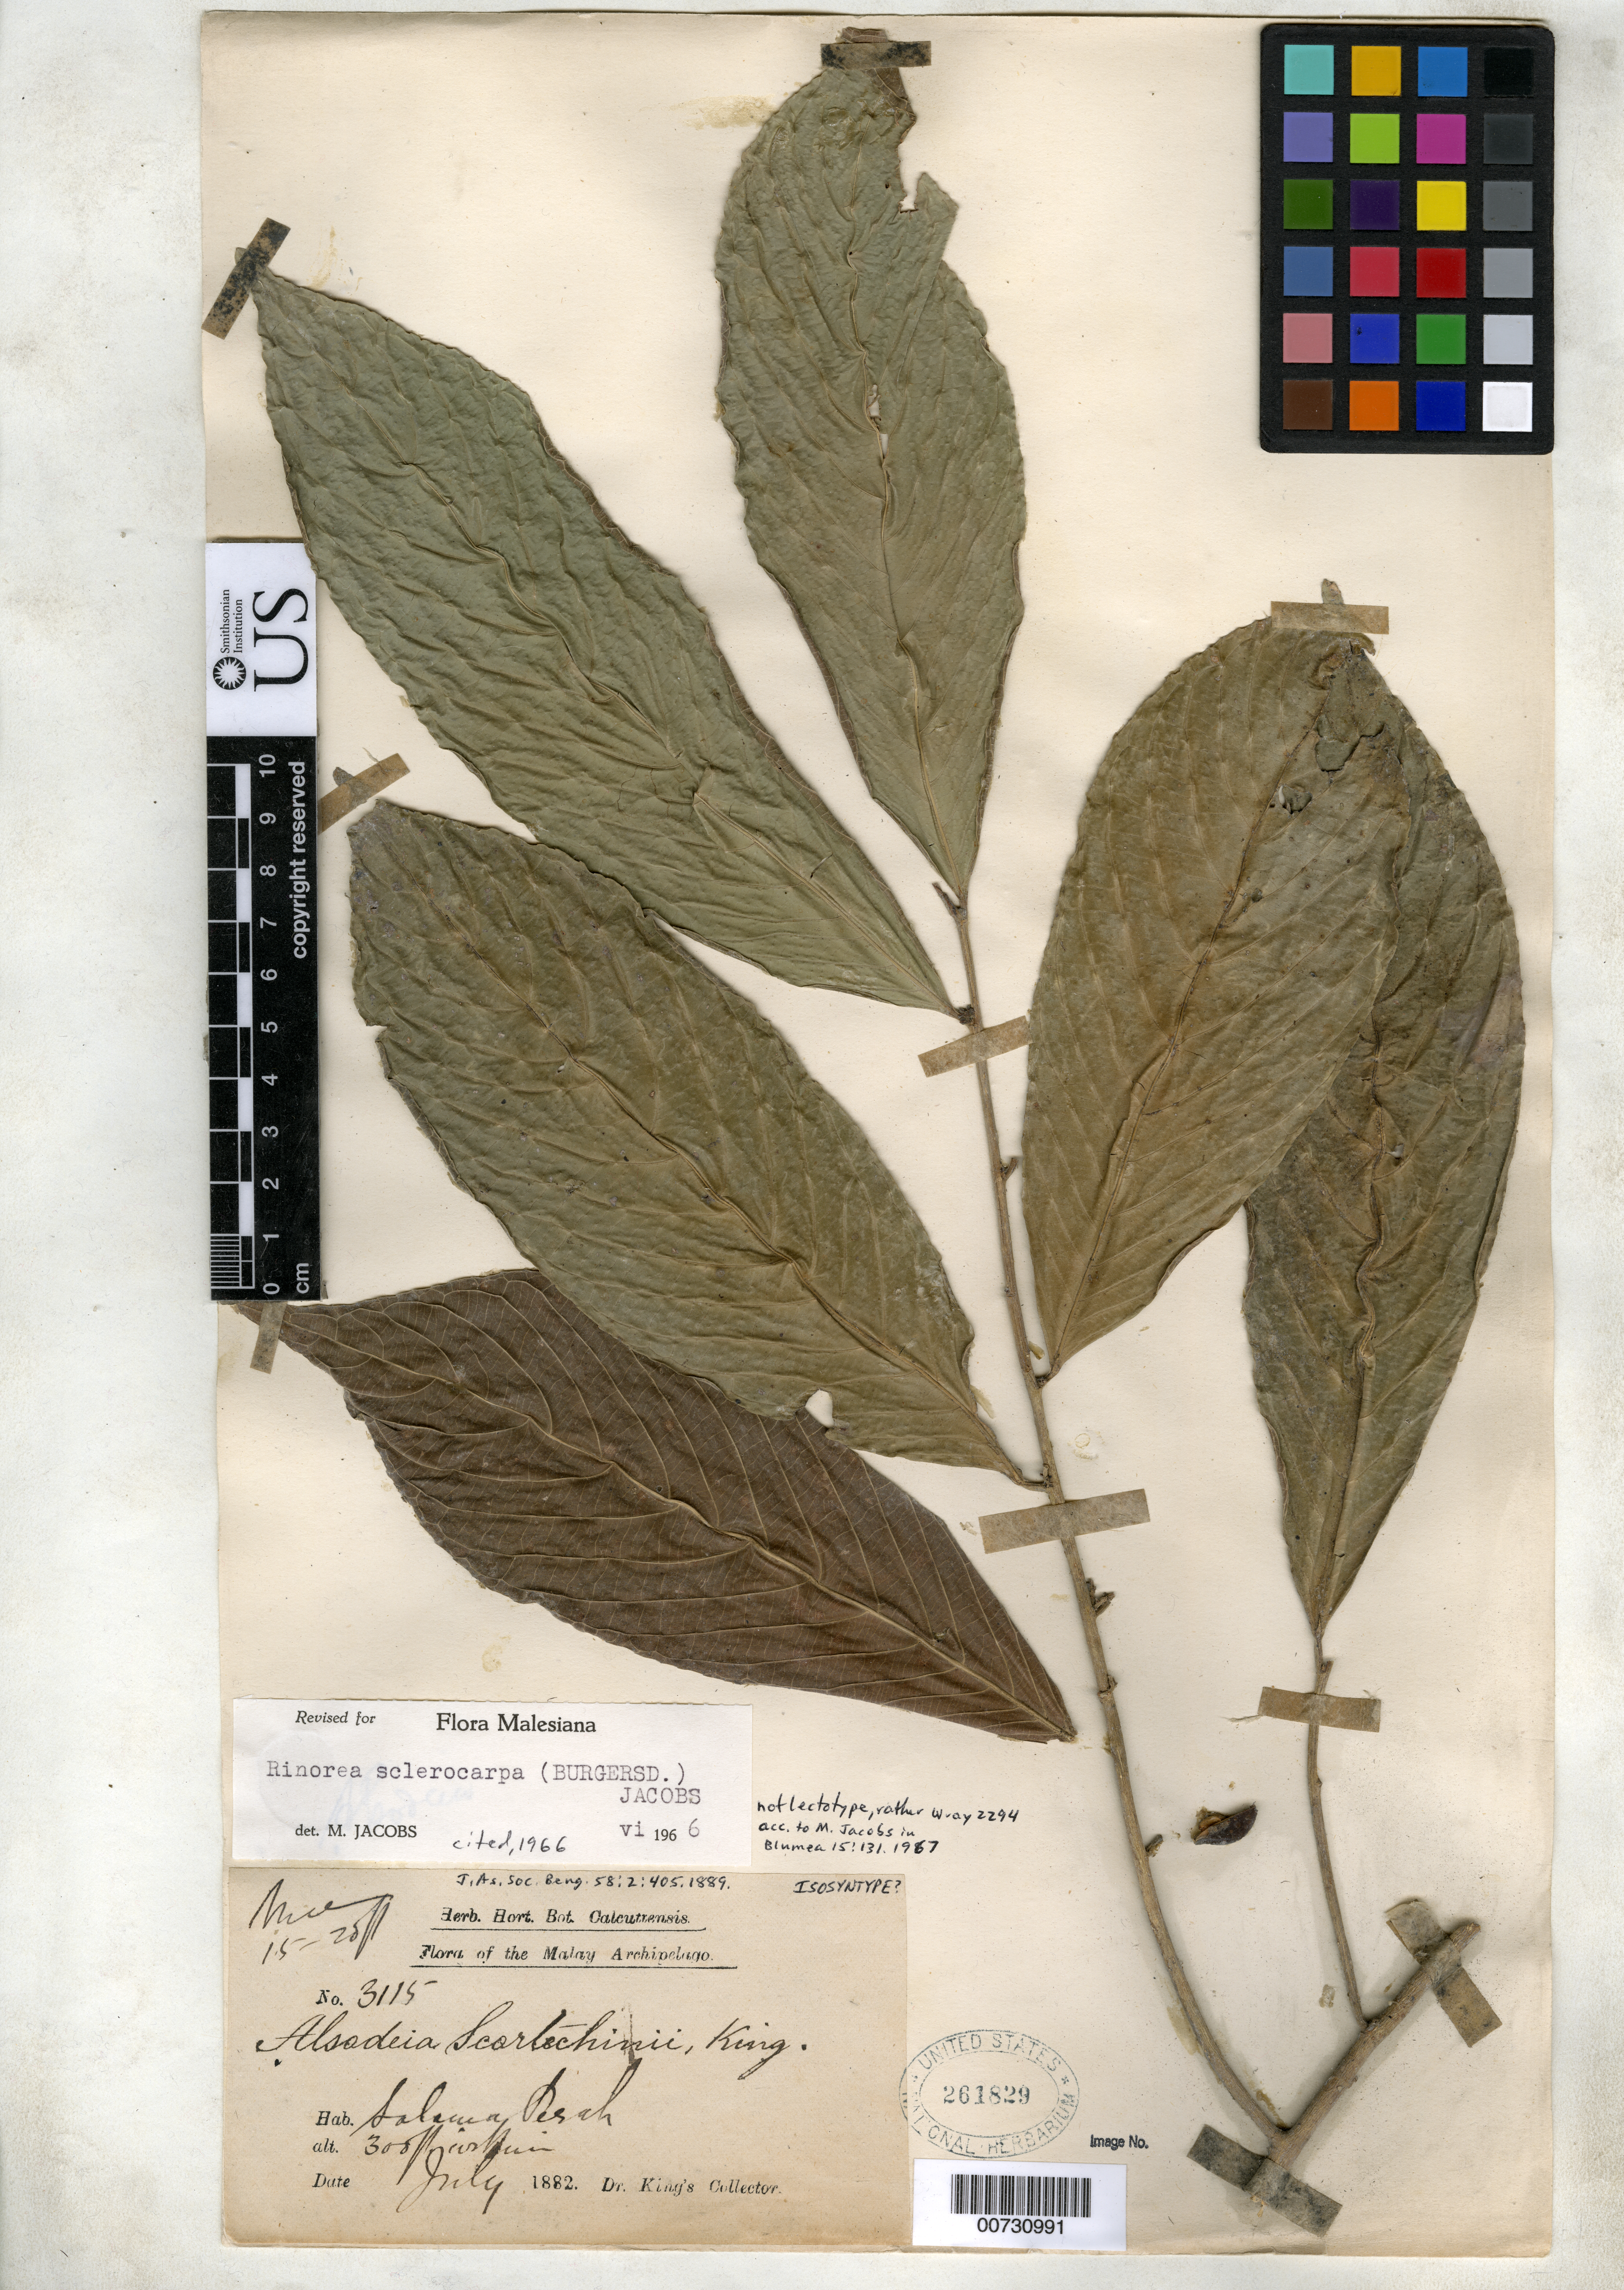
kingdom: Plantae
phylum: Tracheophyta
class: Magnoliopsida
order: Malpighiales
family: Violaceae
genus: Alsodeia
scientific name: Alsodeia scortechinii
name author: King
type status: Isosyntype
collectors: Dr. King's collector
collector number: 3115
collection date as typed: Jul 1882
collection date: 1882-07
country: Malaysia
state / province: Perak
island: Malay Peninsula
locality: Salama, Perak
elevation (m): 91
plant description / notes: Cited 1966 by M. Jacobs.; Lectotype is Wray 2294, acc. to M. Jacobs 1967, Blumea 15: 131.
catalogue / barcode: US 261829